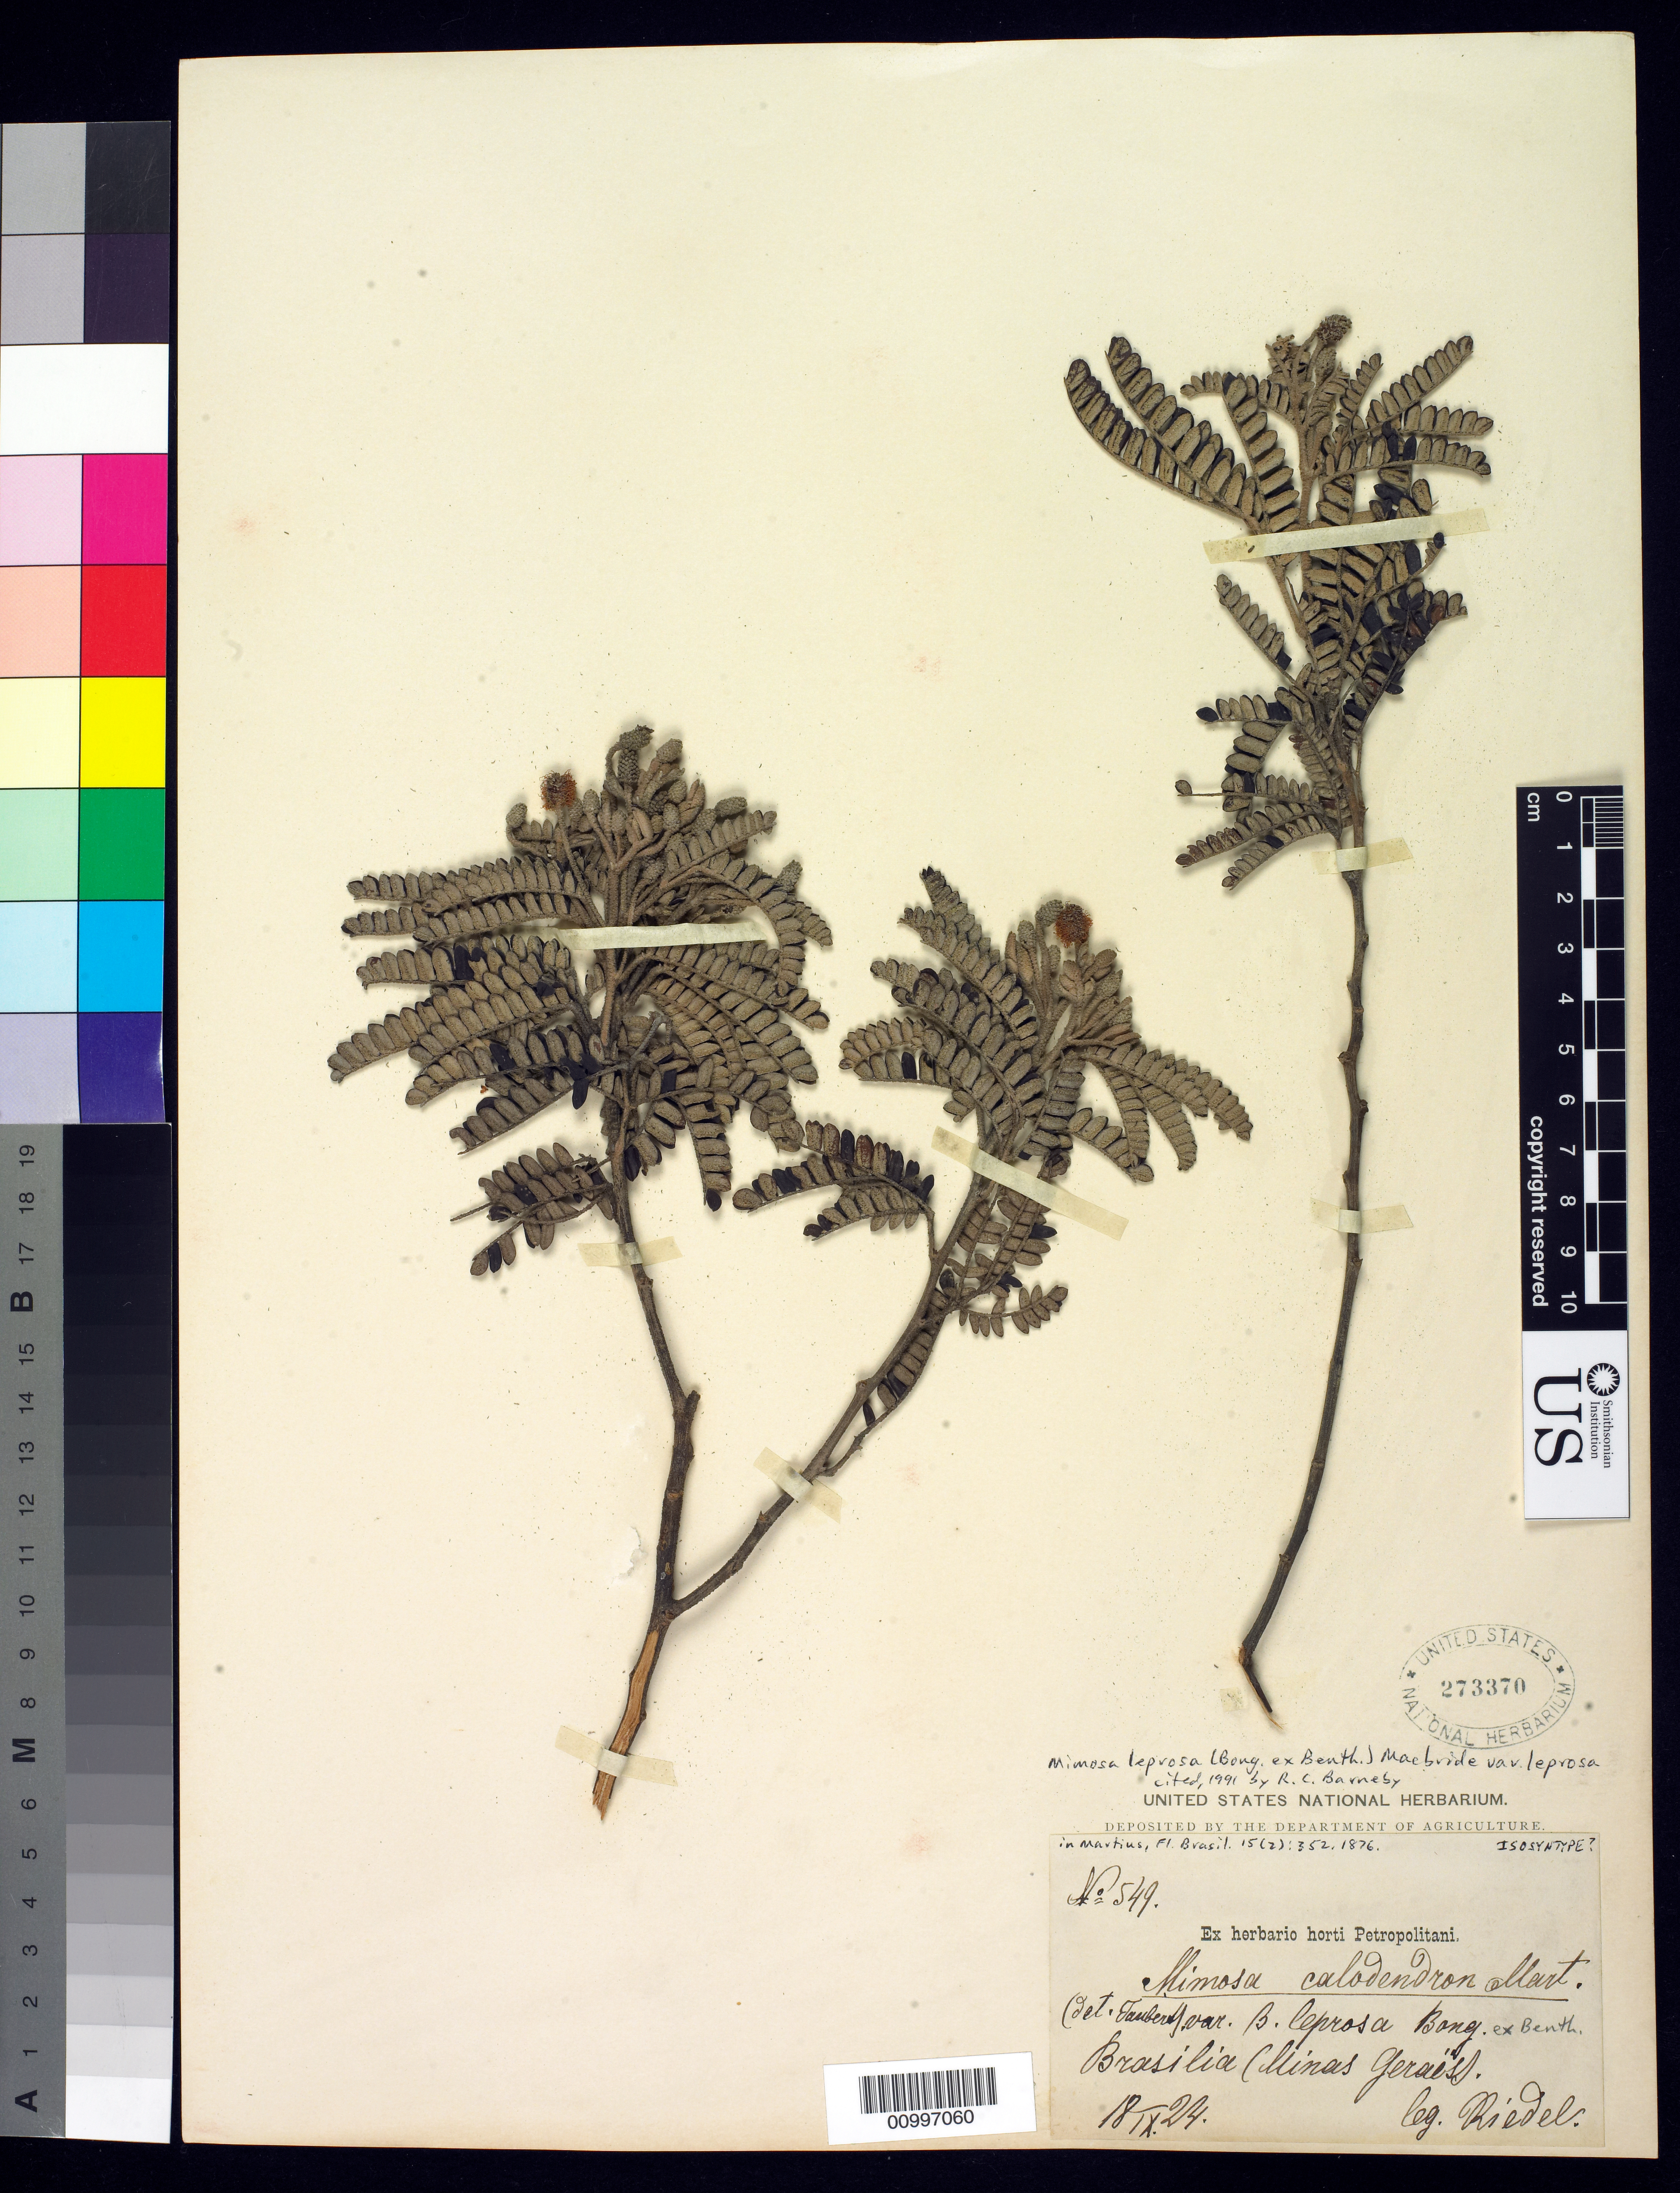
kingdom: Plantae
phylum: Tracheophyta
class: Magnoliopsida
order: Fabales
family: Fabaceae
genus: Mimosa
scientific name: Mimosa calodendron var. leprosa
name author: Bong. ex Benth. in Mart.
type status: Possible Isosyntype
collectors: L. Riedel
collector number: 549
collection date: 1824-09-18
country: Brazil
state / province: Minas Gerais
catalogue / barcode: US 273370